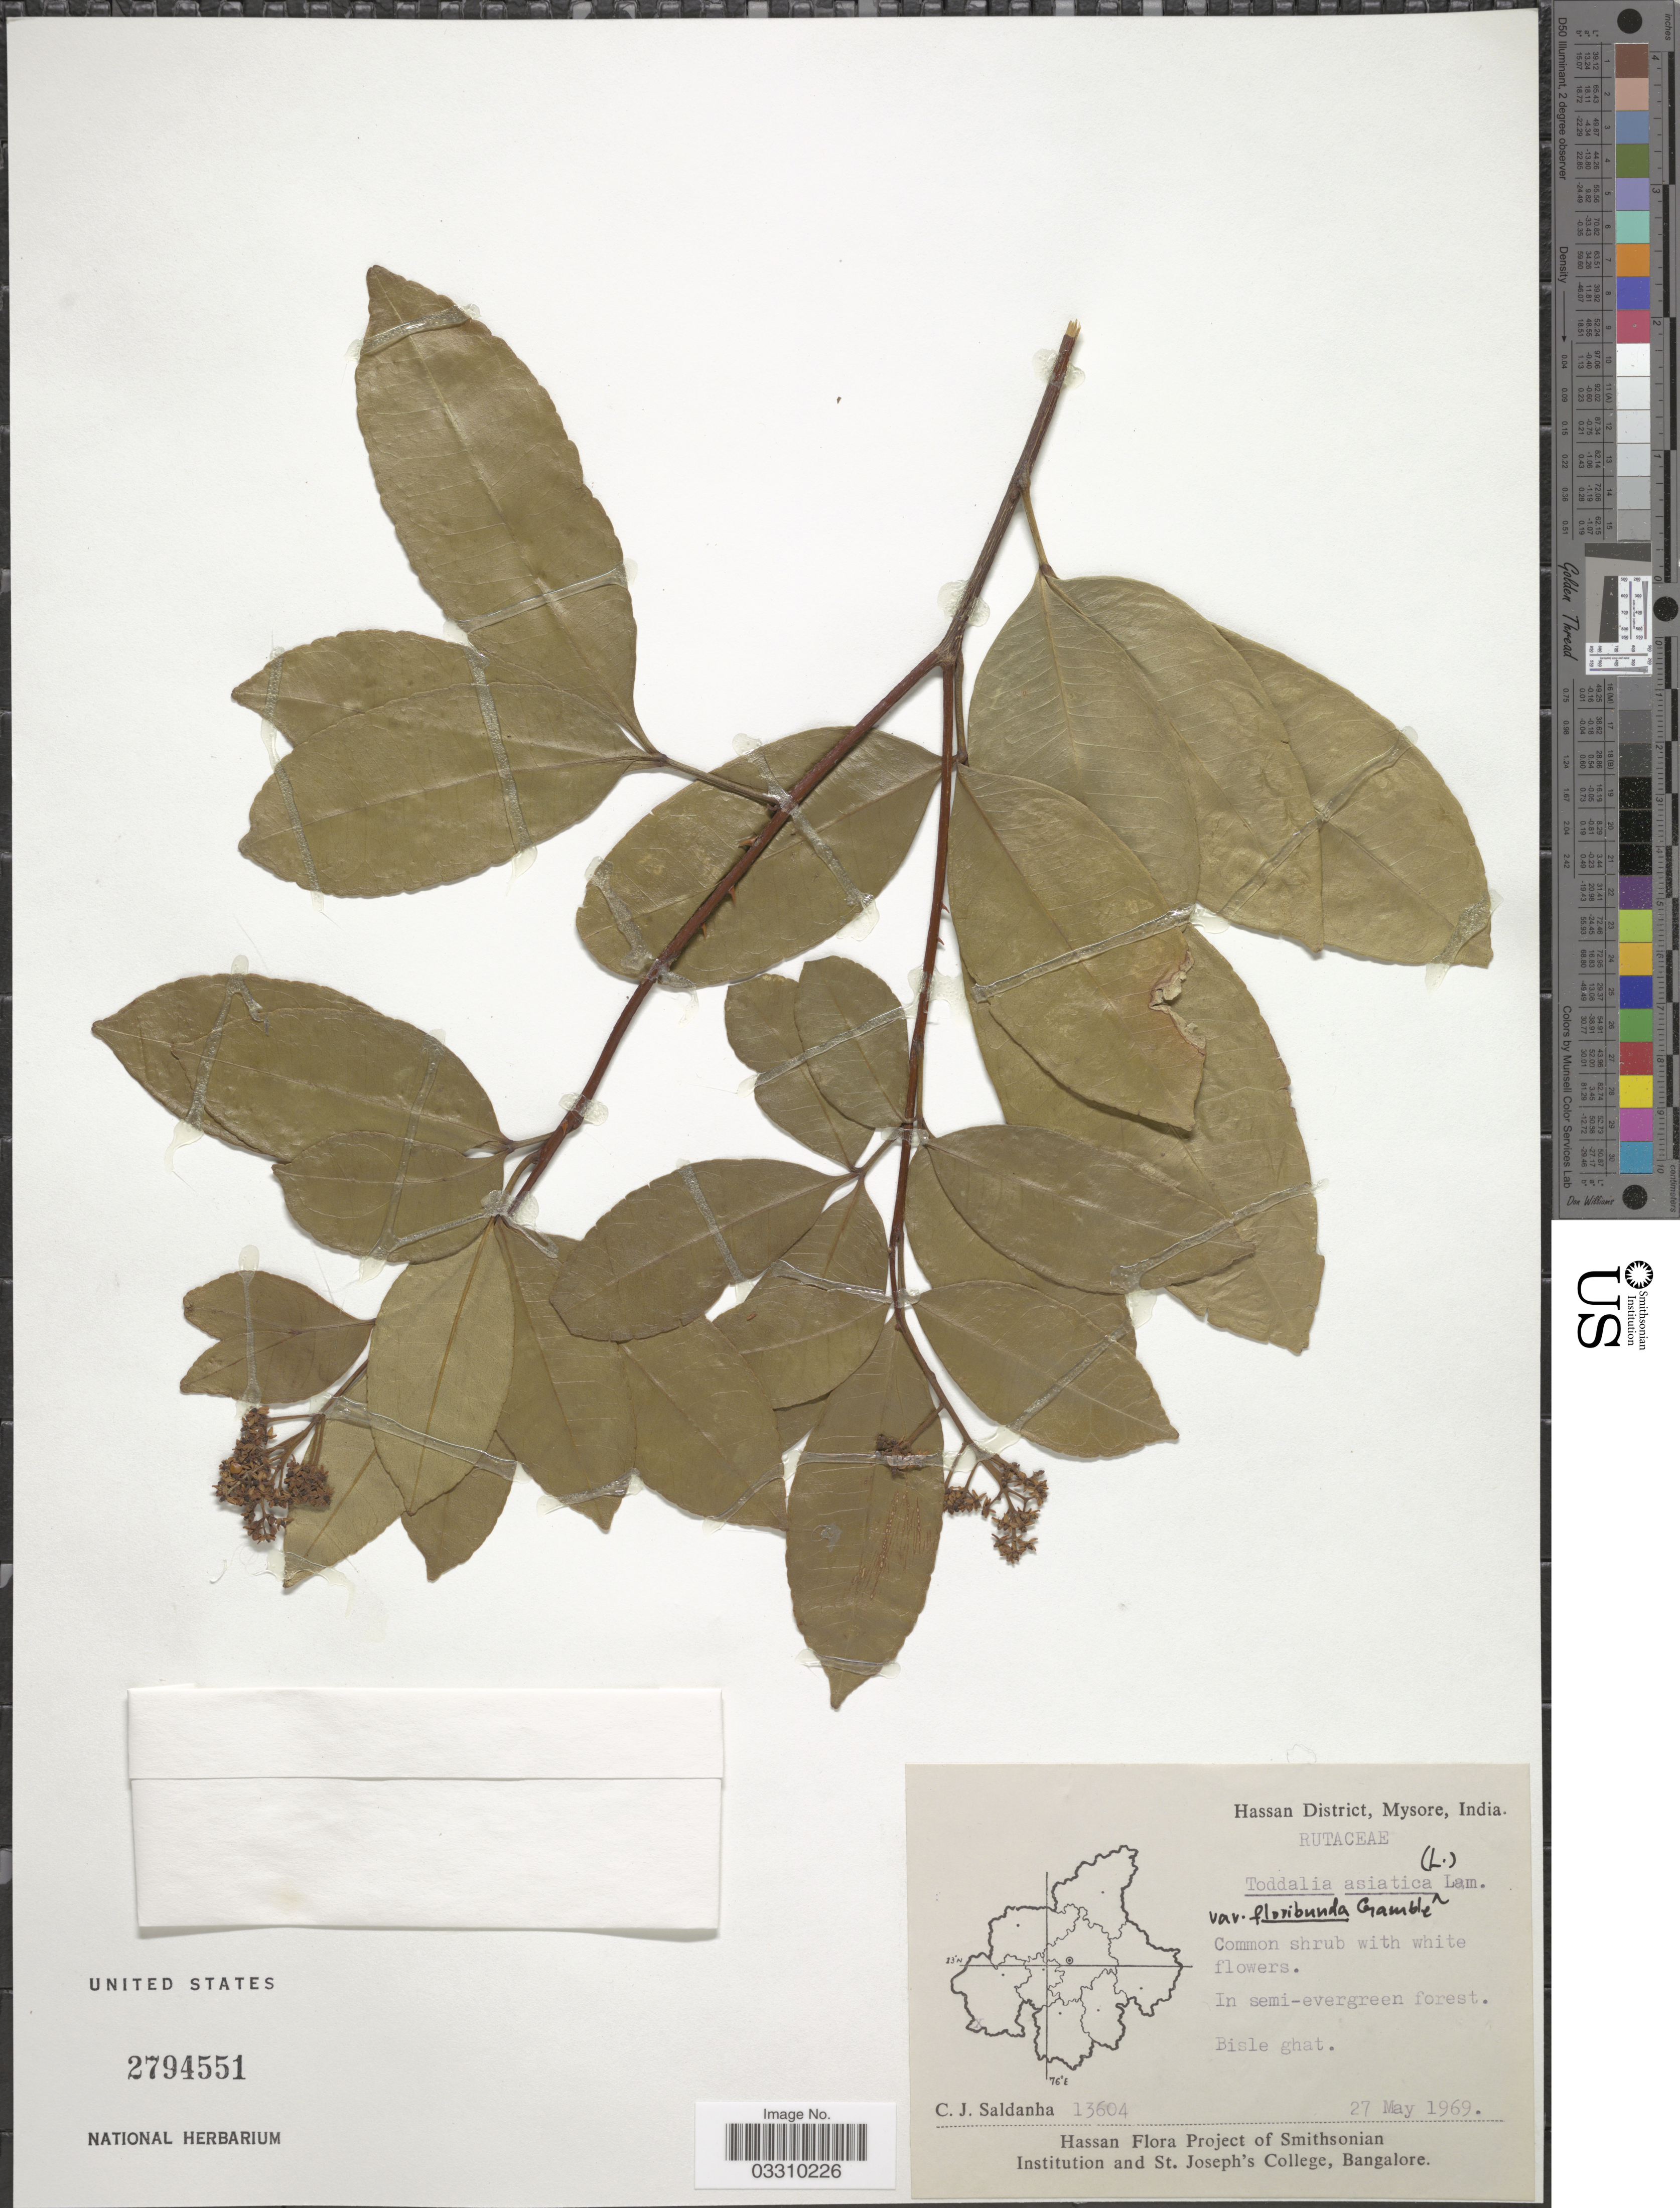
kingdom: Plantae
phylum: Tracheophyta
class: Magnoliopsida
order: Sapindales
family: Rutaceae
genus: Zanthoxylum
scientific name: Zanthoxylum asiaticum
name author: (L.) Appelhans et al.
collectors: C. J. Saldanha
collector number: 13604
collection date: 1969-05-27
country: India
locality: Hassan District, Mysore. Bisle ghat.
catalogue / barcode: US 2794551